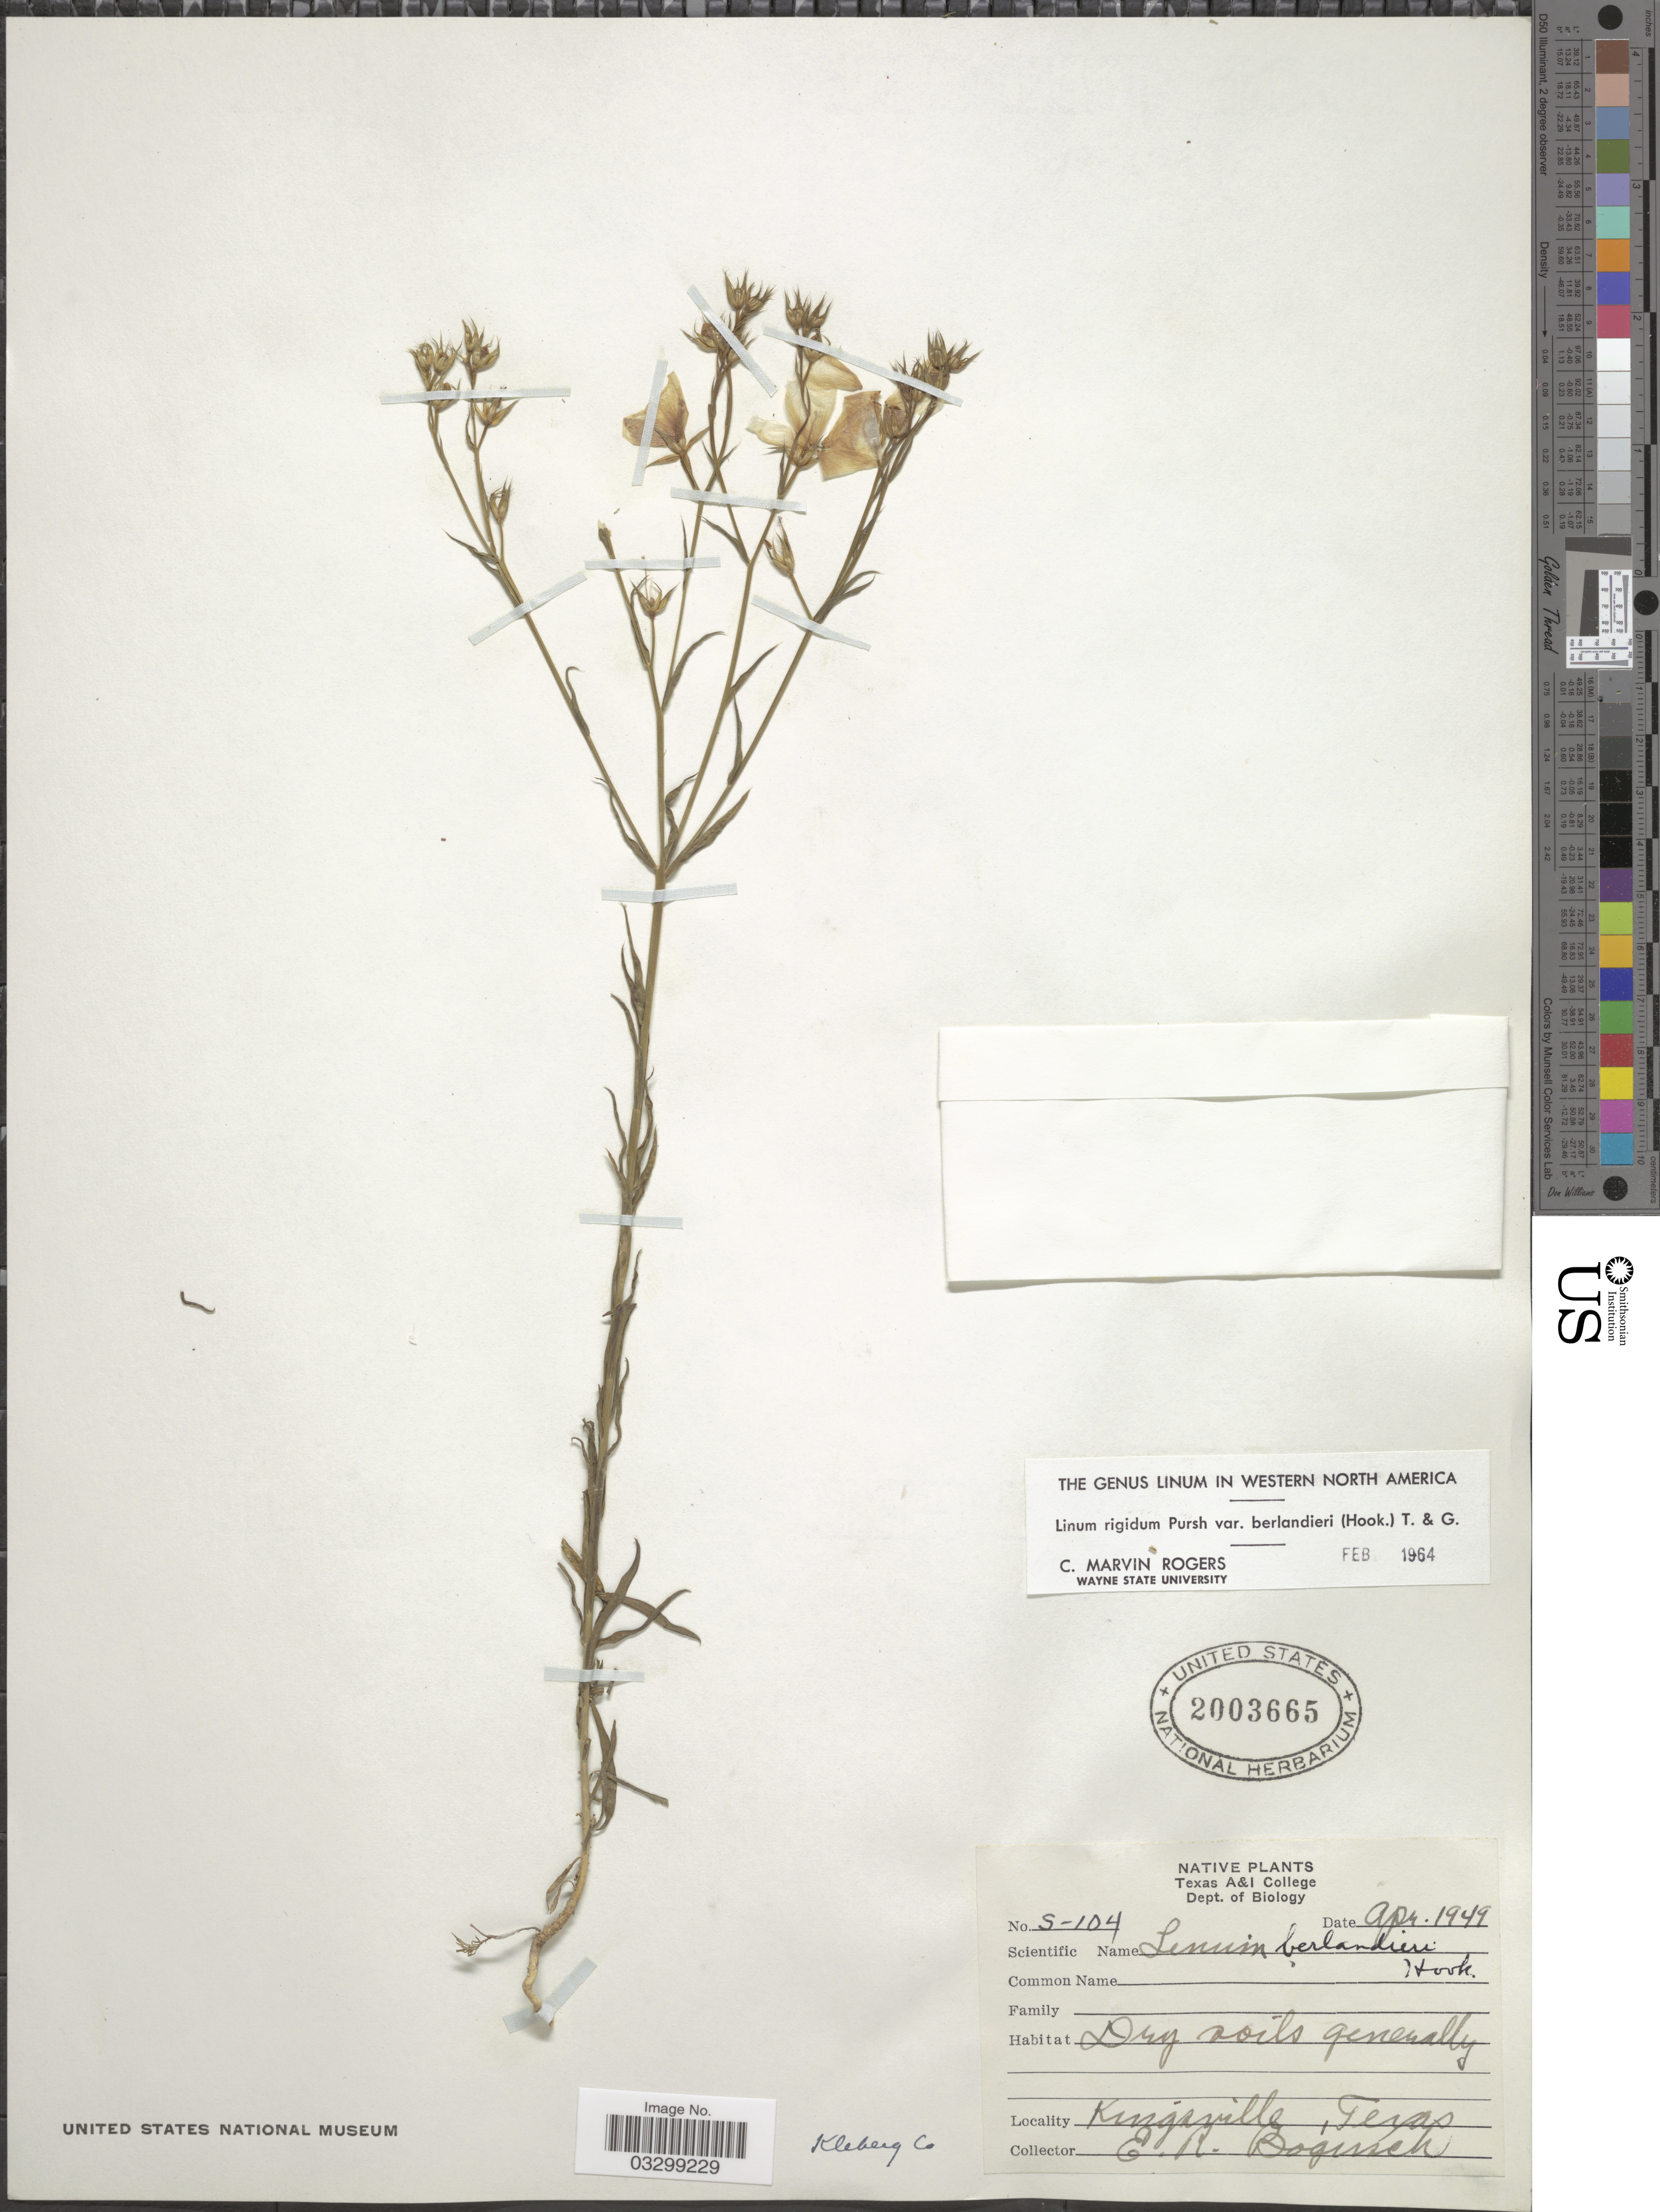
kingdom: Plantae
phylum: Tracheophyta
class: Magnoliopsida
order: Malpighiales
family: Linaceae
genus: Linum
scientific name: Linum rigidum var. berlandieri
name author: Pursh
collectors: E. Bogusch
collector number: S-104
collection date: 1949-04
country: United States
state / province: Texas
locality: Kingsville. Kleberg Co.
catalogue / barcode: US 2003665